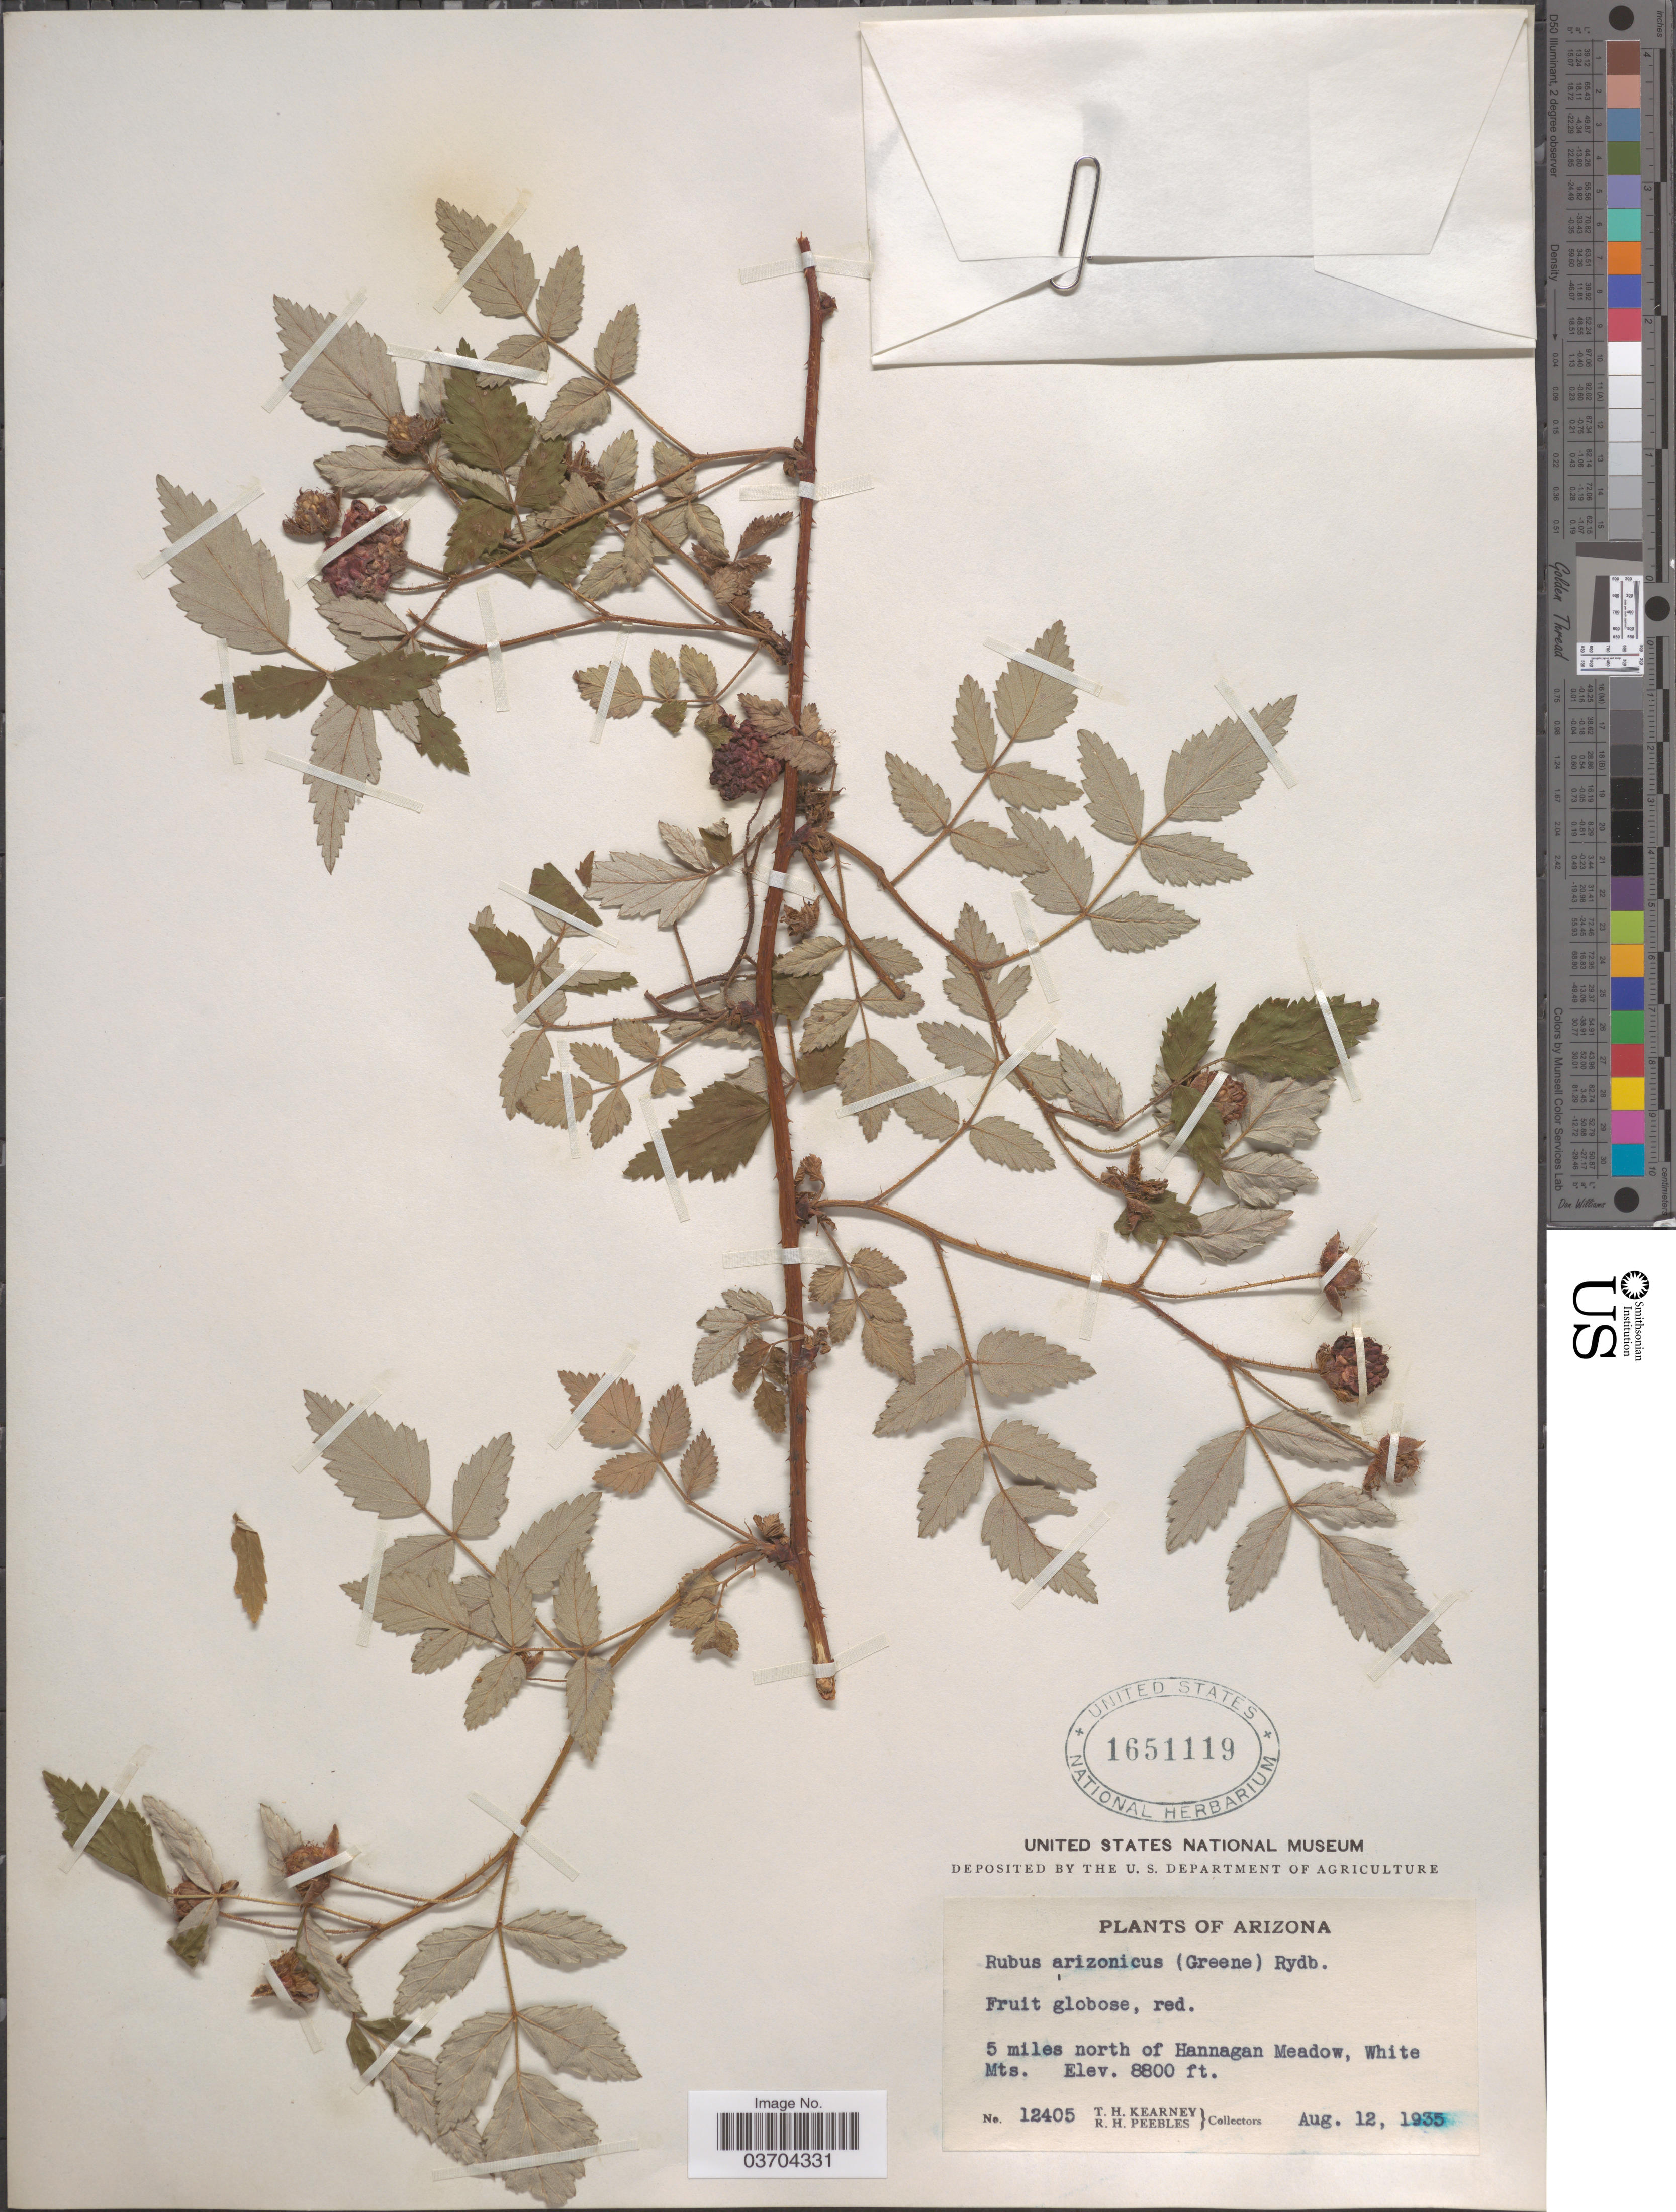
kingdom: Plantae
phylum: Tracheophyta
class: Magnoliopsida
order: Rosales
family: Rosaceae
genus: Rubus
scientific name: Rubus arizonicus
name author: (Greene) Rydb.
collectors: T. H. Kearney & R. H. Peebles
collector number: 12405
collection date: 1935-08-12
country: United States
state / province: Arizona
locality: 5 miles north of Hannagan Meadow, White Mts.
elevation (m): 2682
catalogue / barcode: US 1651119